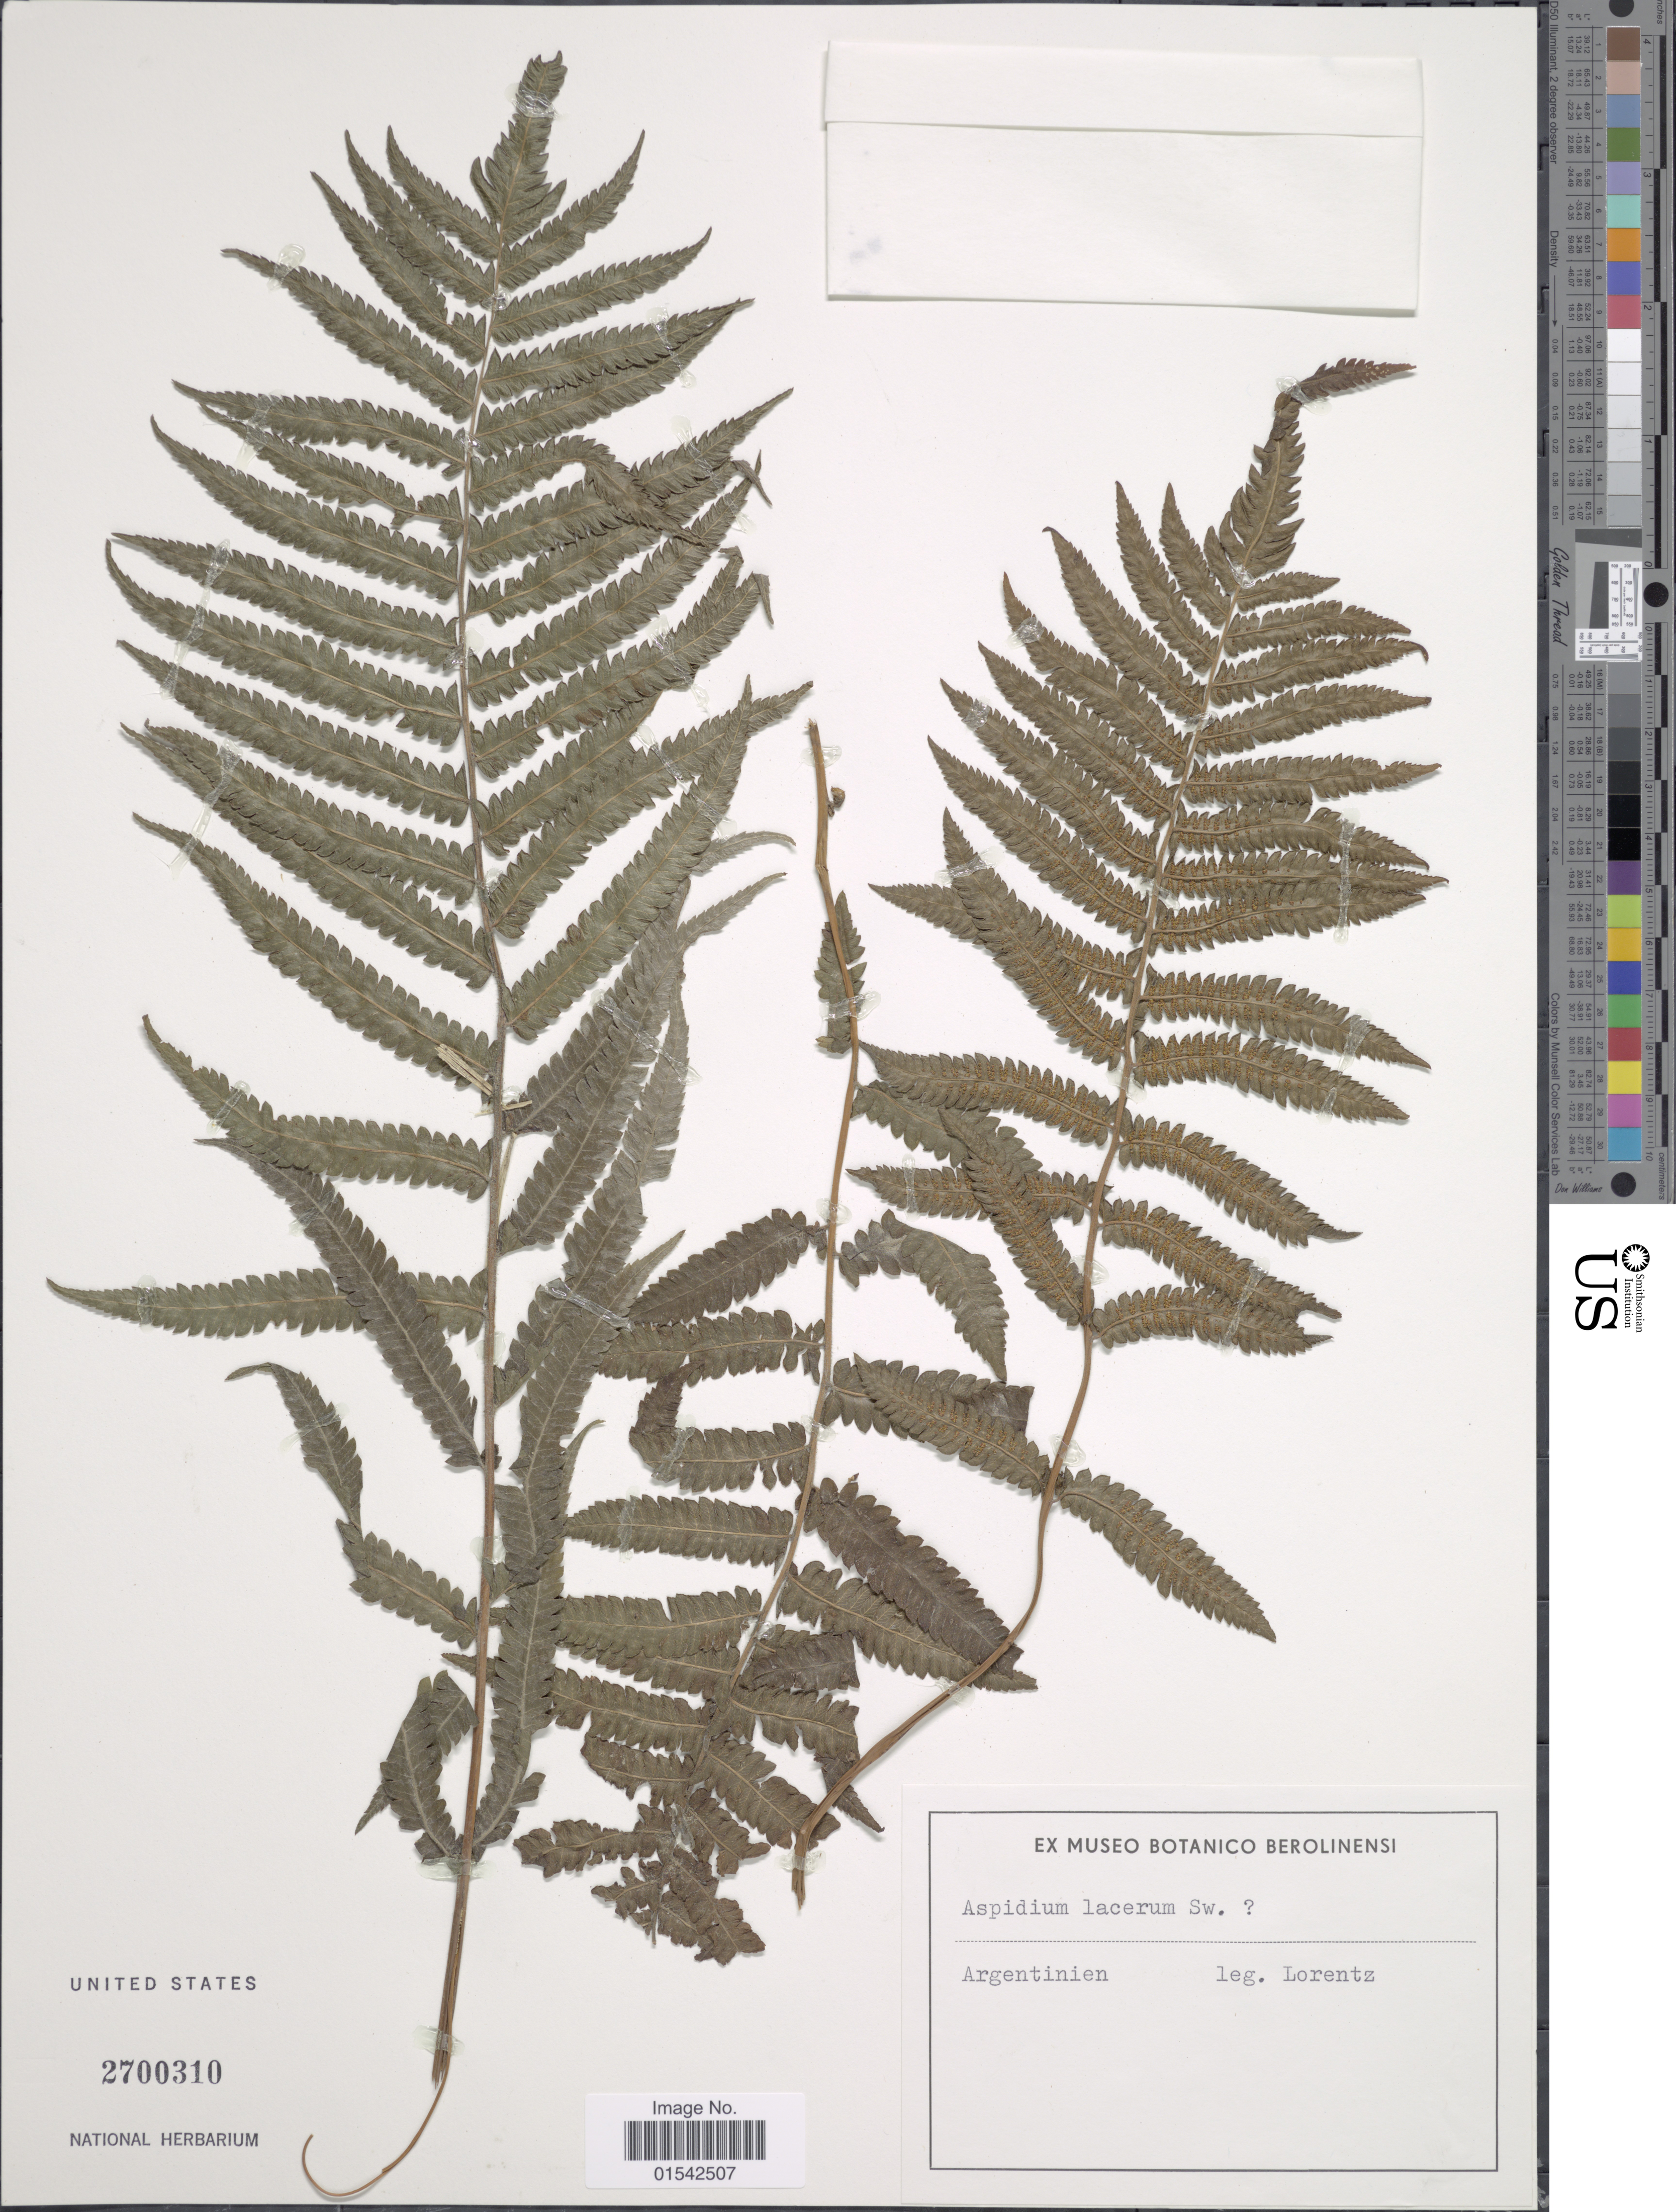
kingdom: Plantae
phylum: Tracheophyta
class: Polypodiopsida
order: Polypodiales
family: Thelypteridaceae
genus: Cyclosorus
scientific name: Cyclosorus interruptus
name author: (Willd.) H. Itô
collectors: -. Lorentz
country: Argentina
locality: Argentinien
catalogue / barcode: US 2700310